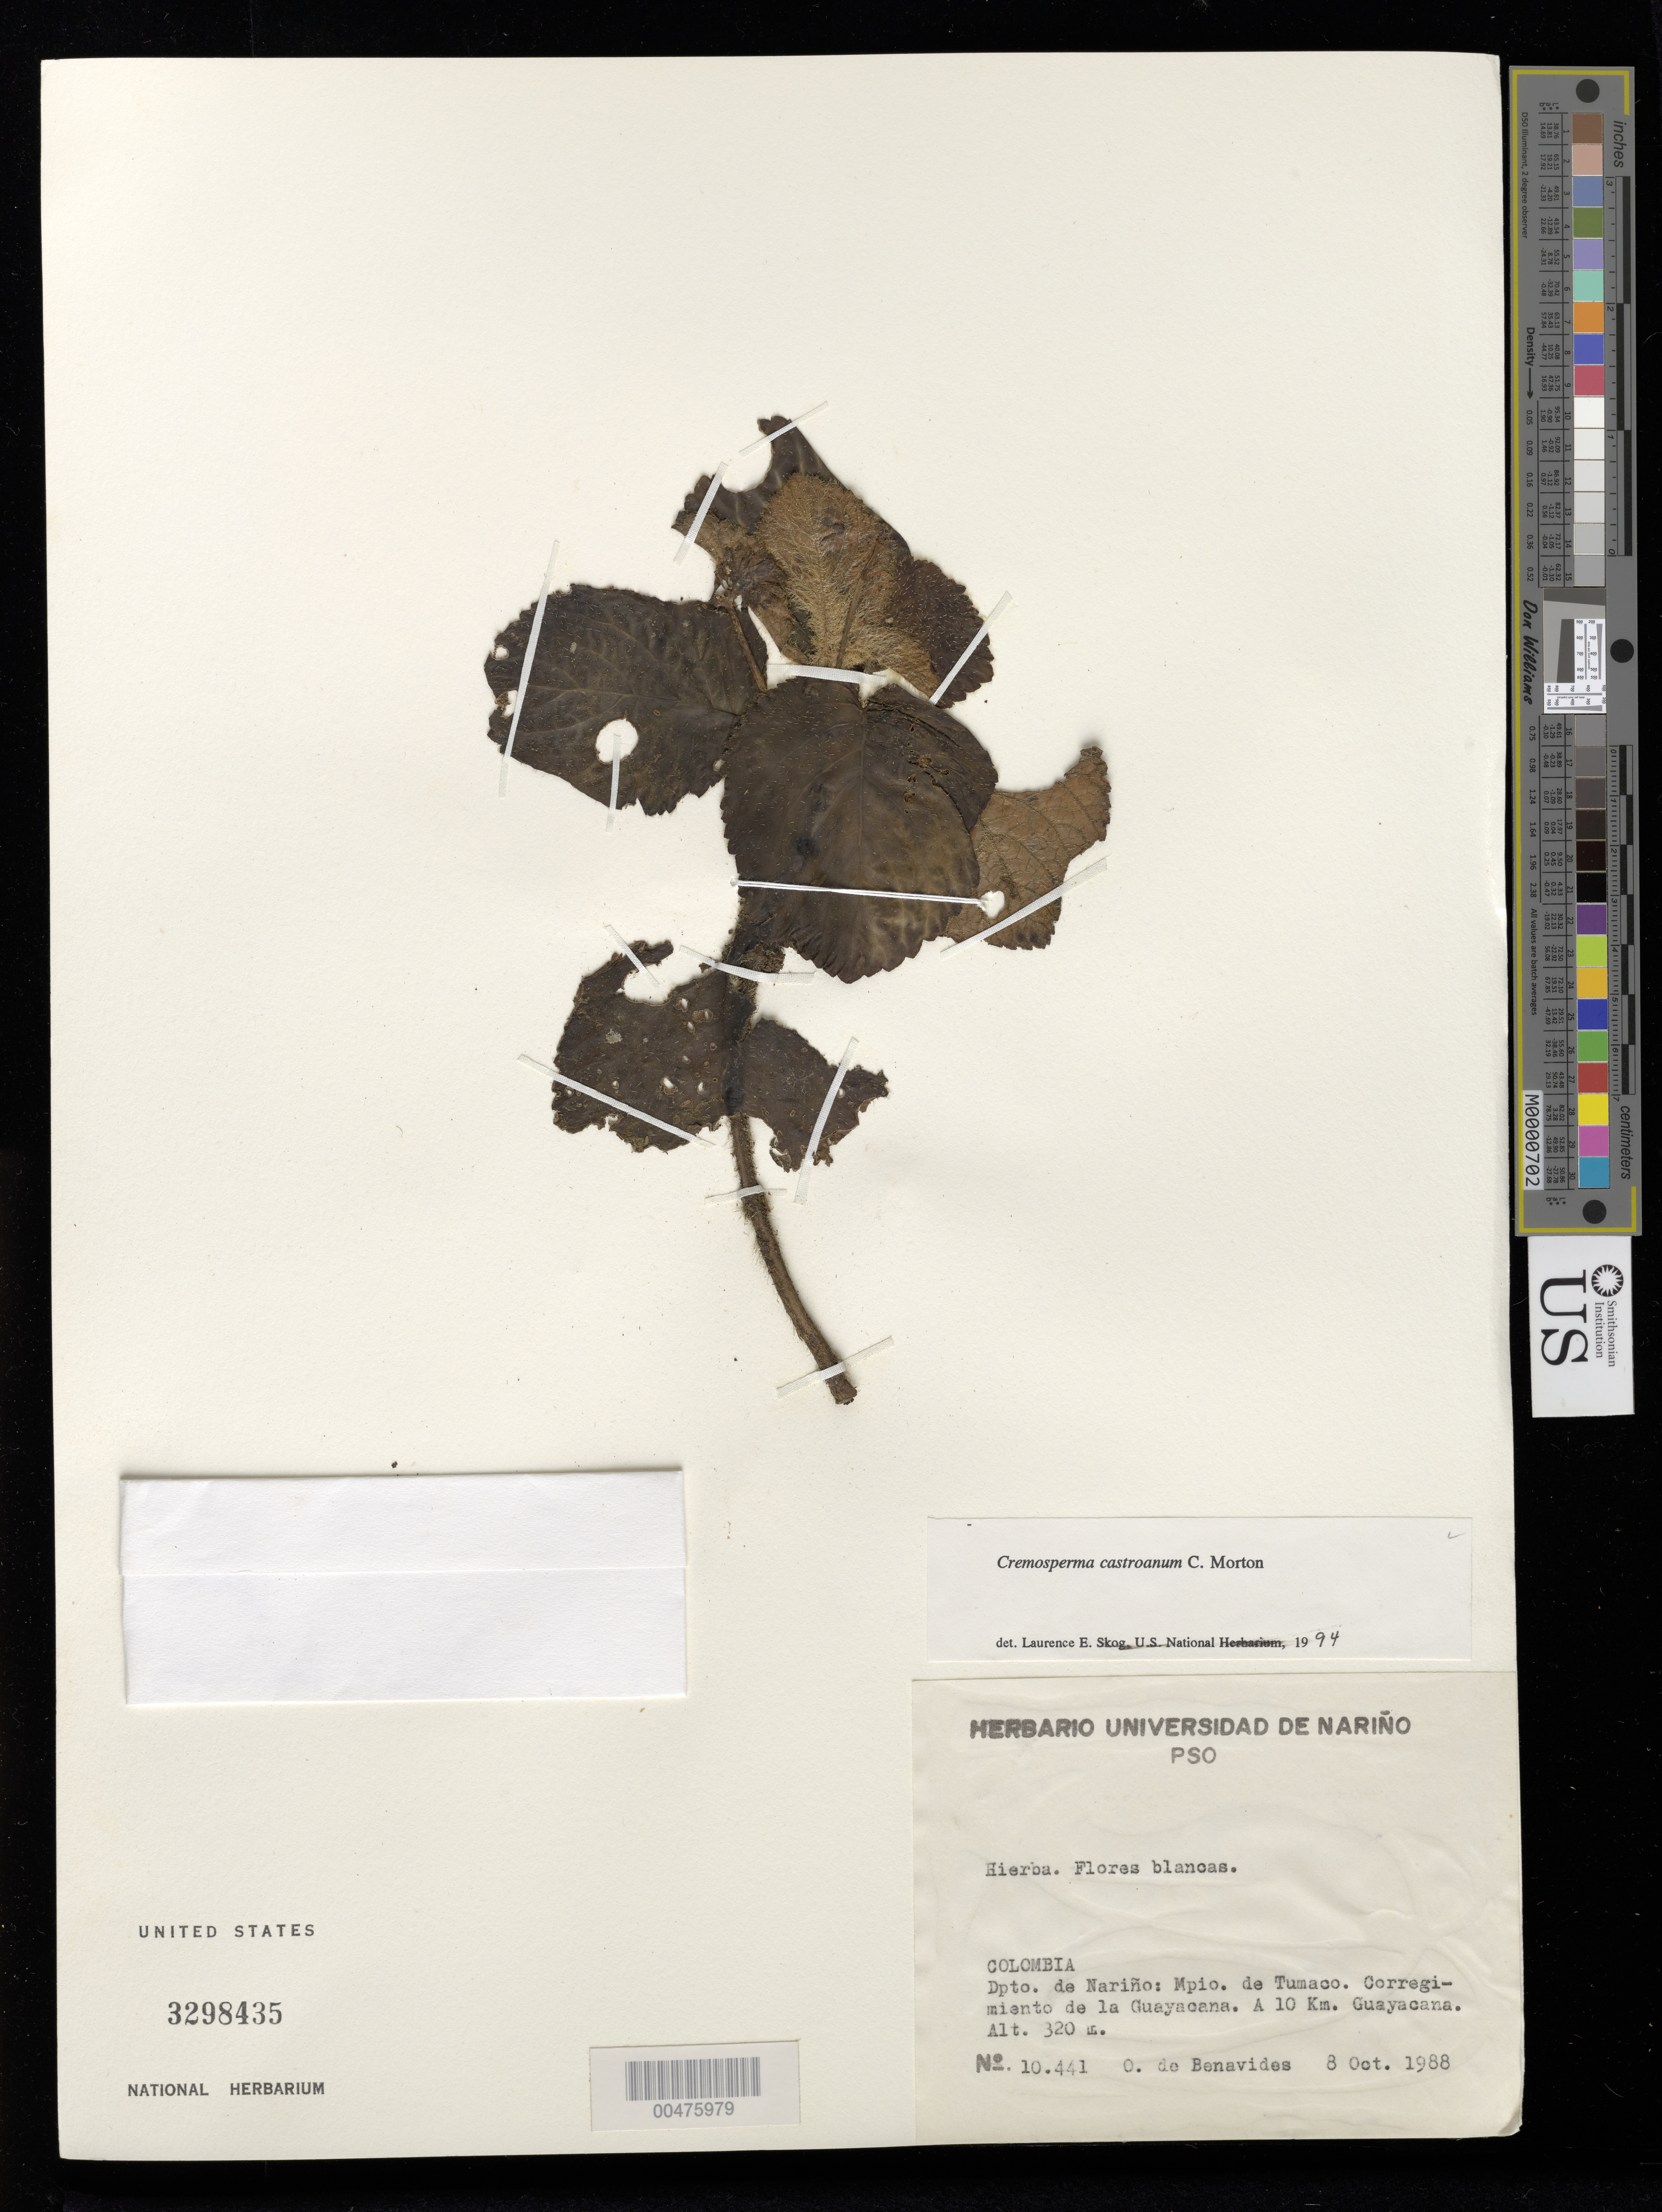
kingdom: Plantae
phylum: Tracheophyta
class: Magnoliopsida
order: Lamiales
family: Gesneriaceae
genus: Cremosperma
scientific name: Cremosperma castroanum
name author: C.V. Morton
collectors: Olga S. de Benavides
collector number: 10441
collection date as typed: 08 Oct 1988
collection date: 1988-10-08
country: Colombia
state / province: Nariño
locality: Tumaco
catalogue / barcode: US 3298435